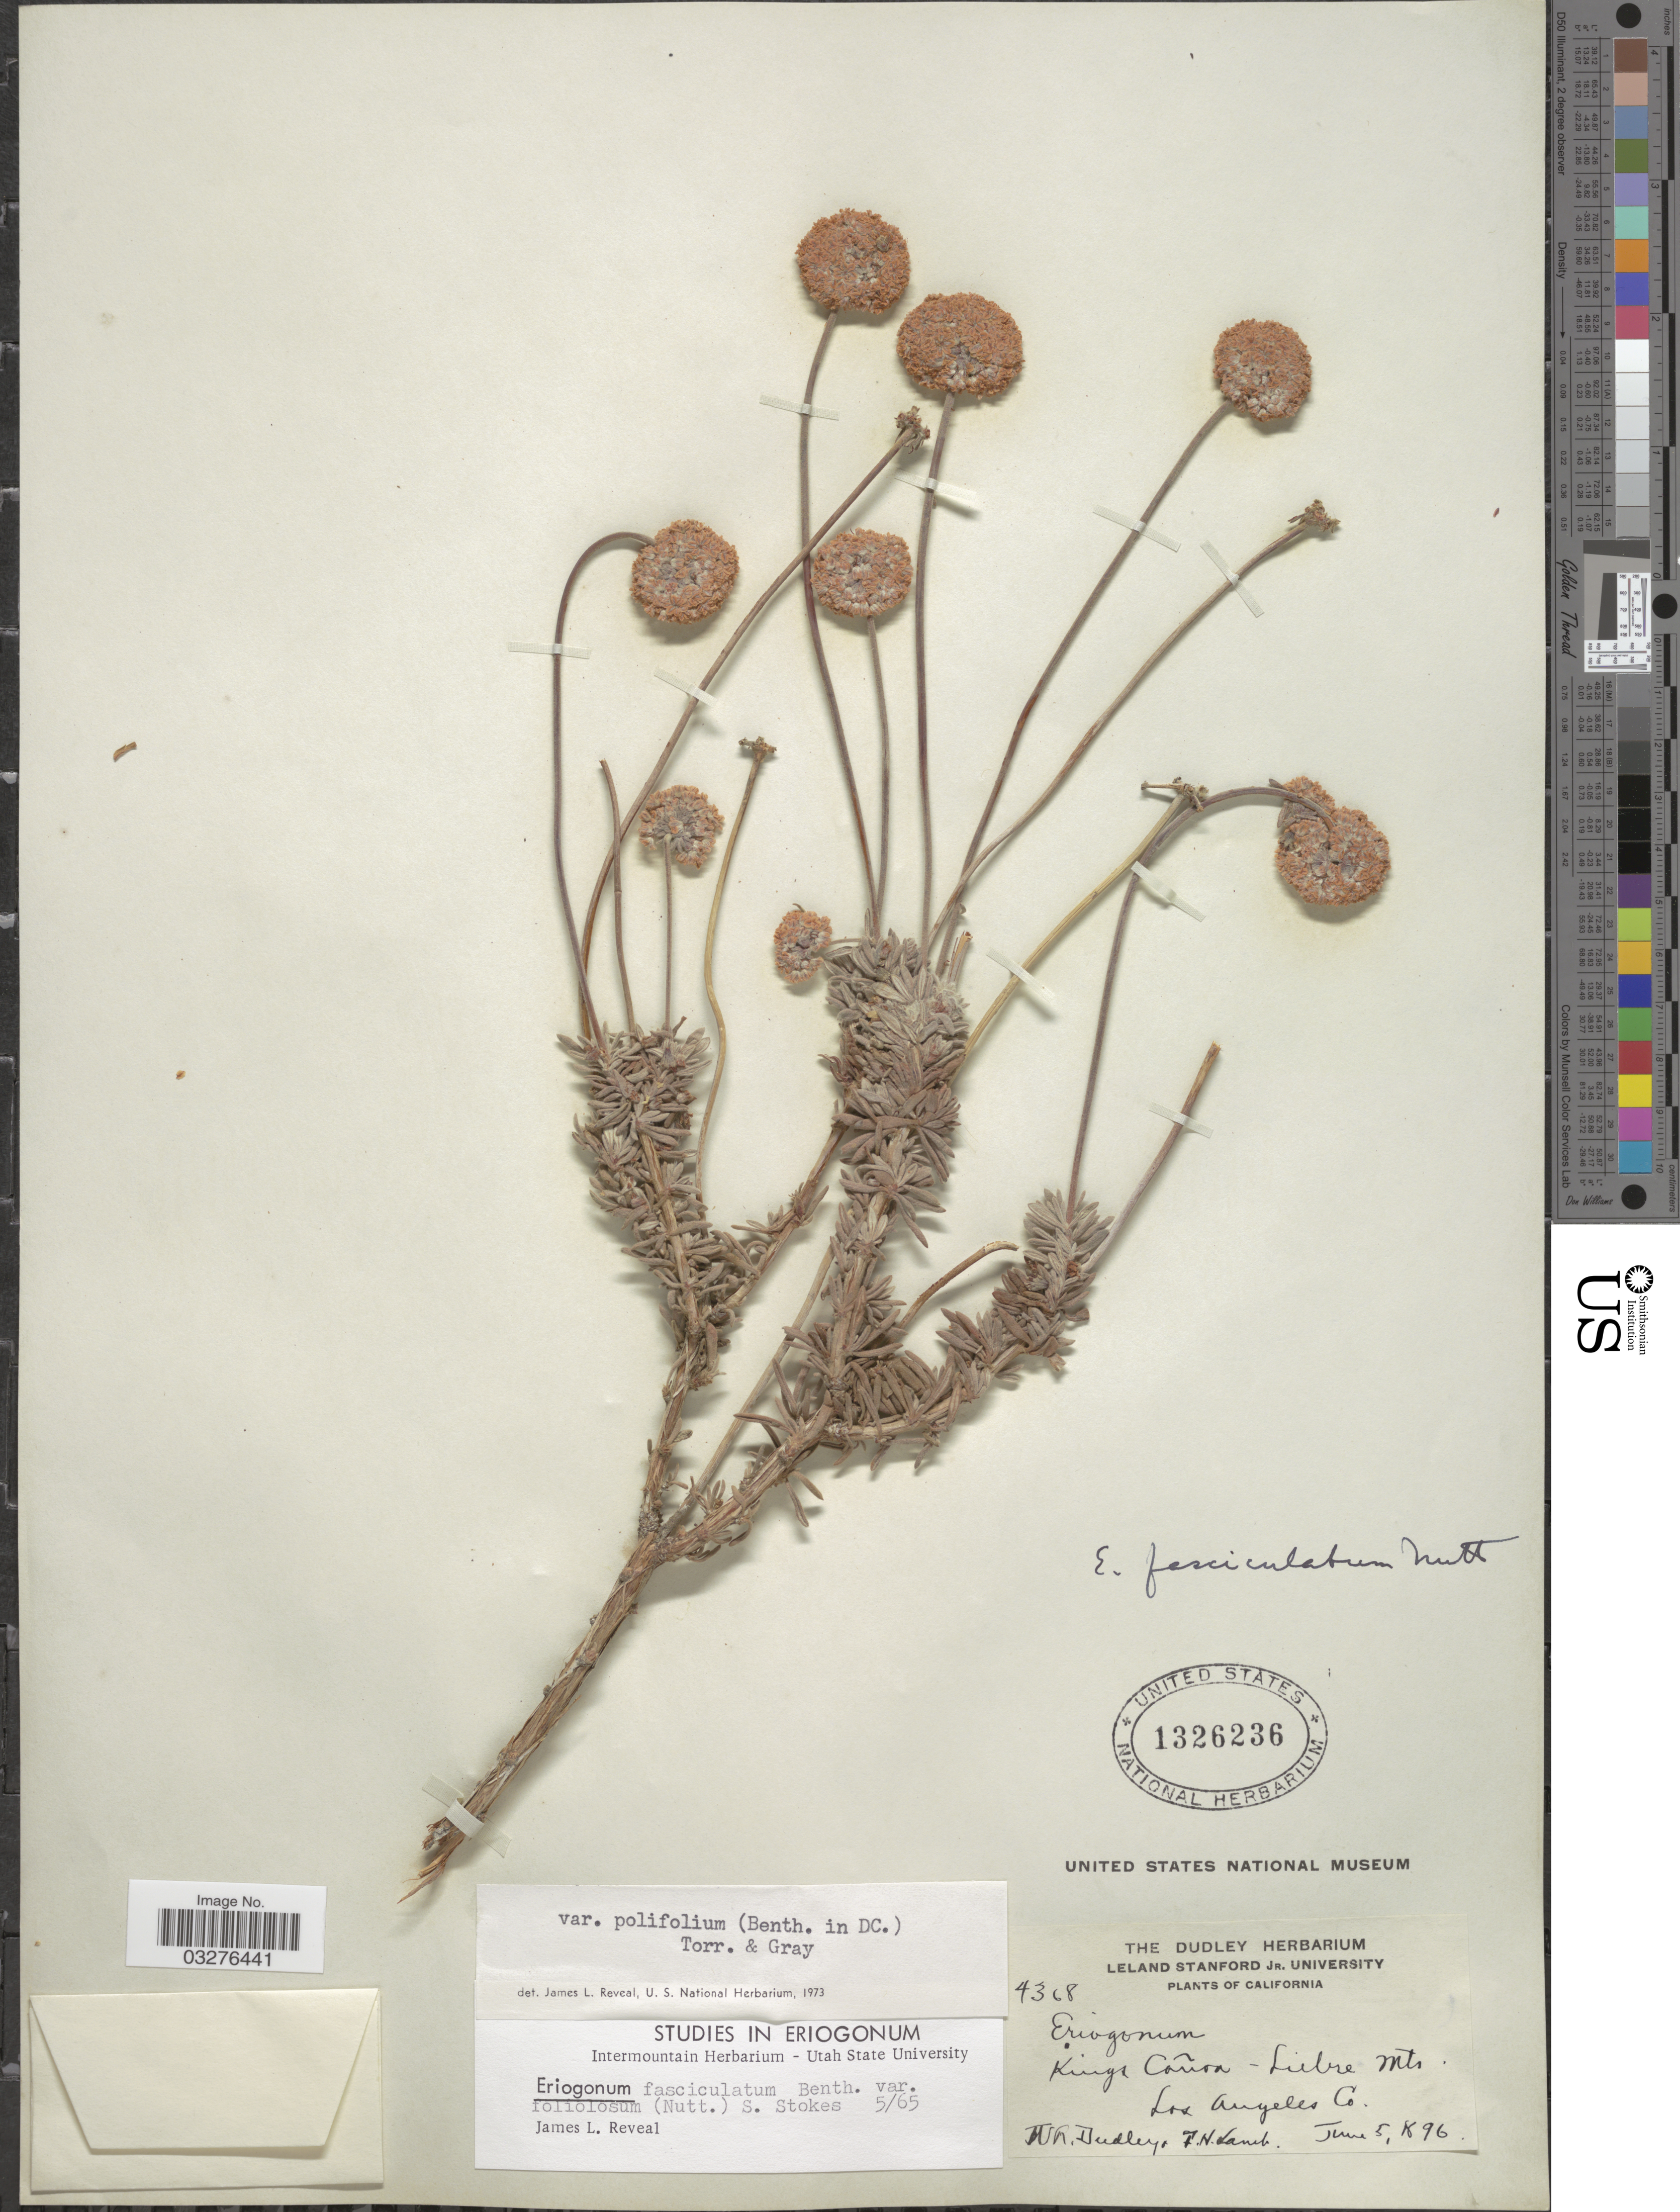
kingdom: Plantae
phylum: Tracheophyta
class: Magnoliopsida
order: Caryophyllales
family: Polygonaceae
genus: Eriogonum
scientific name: Eriogonum fasciculatum var. polifolium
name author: (Benth.) Torr. & A. Gray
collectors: W. Dudley & F. H. Lamb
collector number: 4368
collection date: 1896-06-05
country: United States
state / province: California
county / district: Los Angeles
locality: Kings Cañon - Liebre Mts., Los Angeles Co.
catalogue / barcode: US 1326236